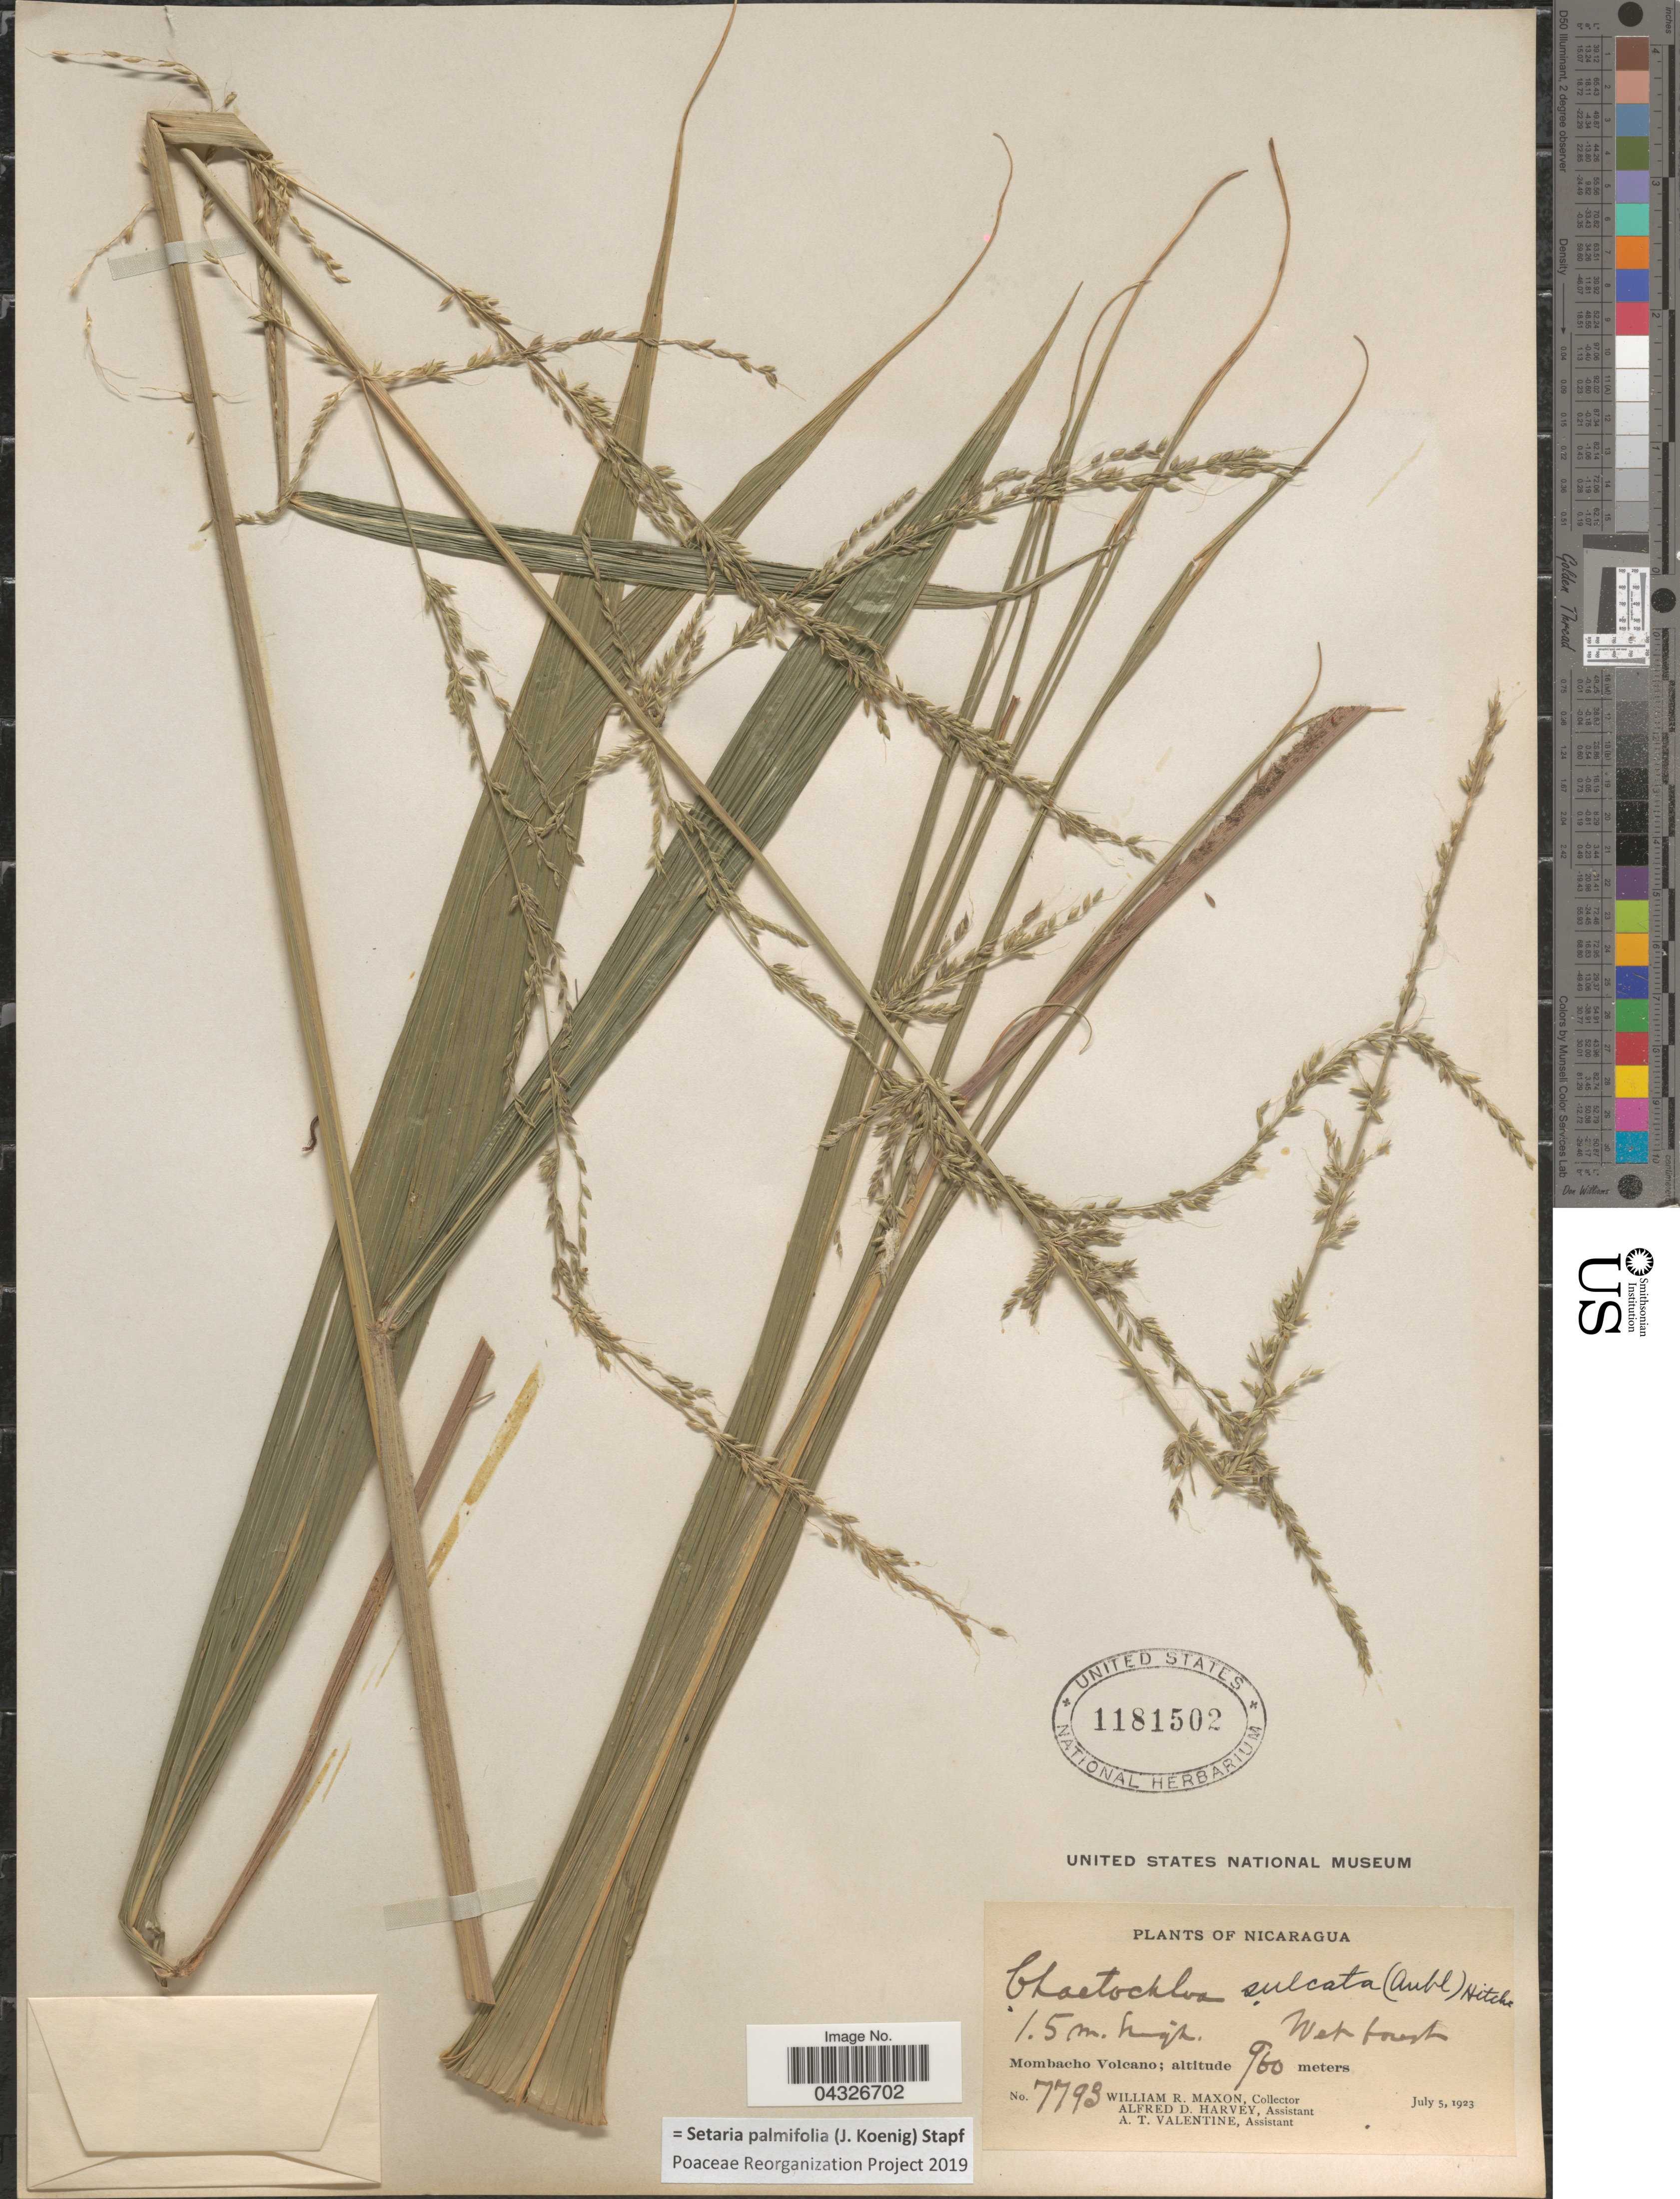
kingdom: Plantae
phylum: Tracheophyta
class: Liliopsida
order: Poales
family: Poaceae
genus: Setaria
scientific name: Setaria palmifolia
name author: (J. Koenig) Stapf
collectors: W. R. Maxon, A. D. Harvey & A. Valentine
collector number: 7793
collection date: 1923-07-05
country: Nicaragua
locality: Mombacho Volcano.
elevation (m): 960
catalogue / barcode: US 1181502